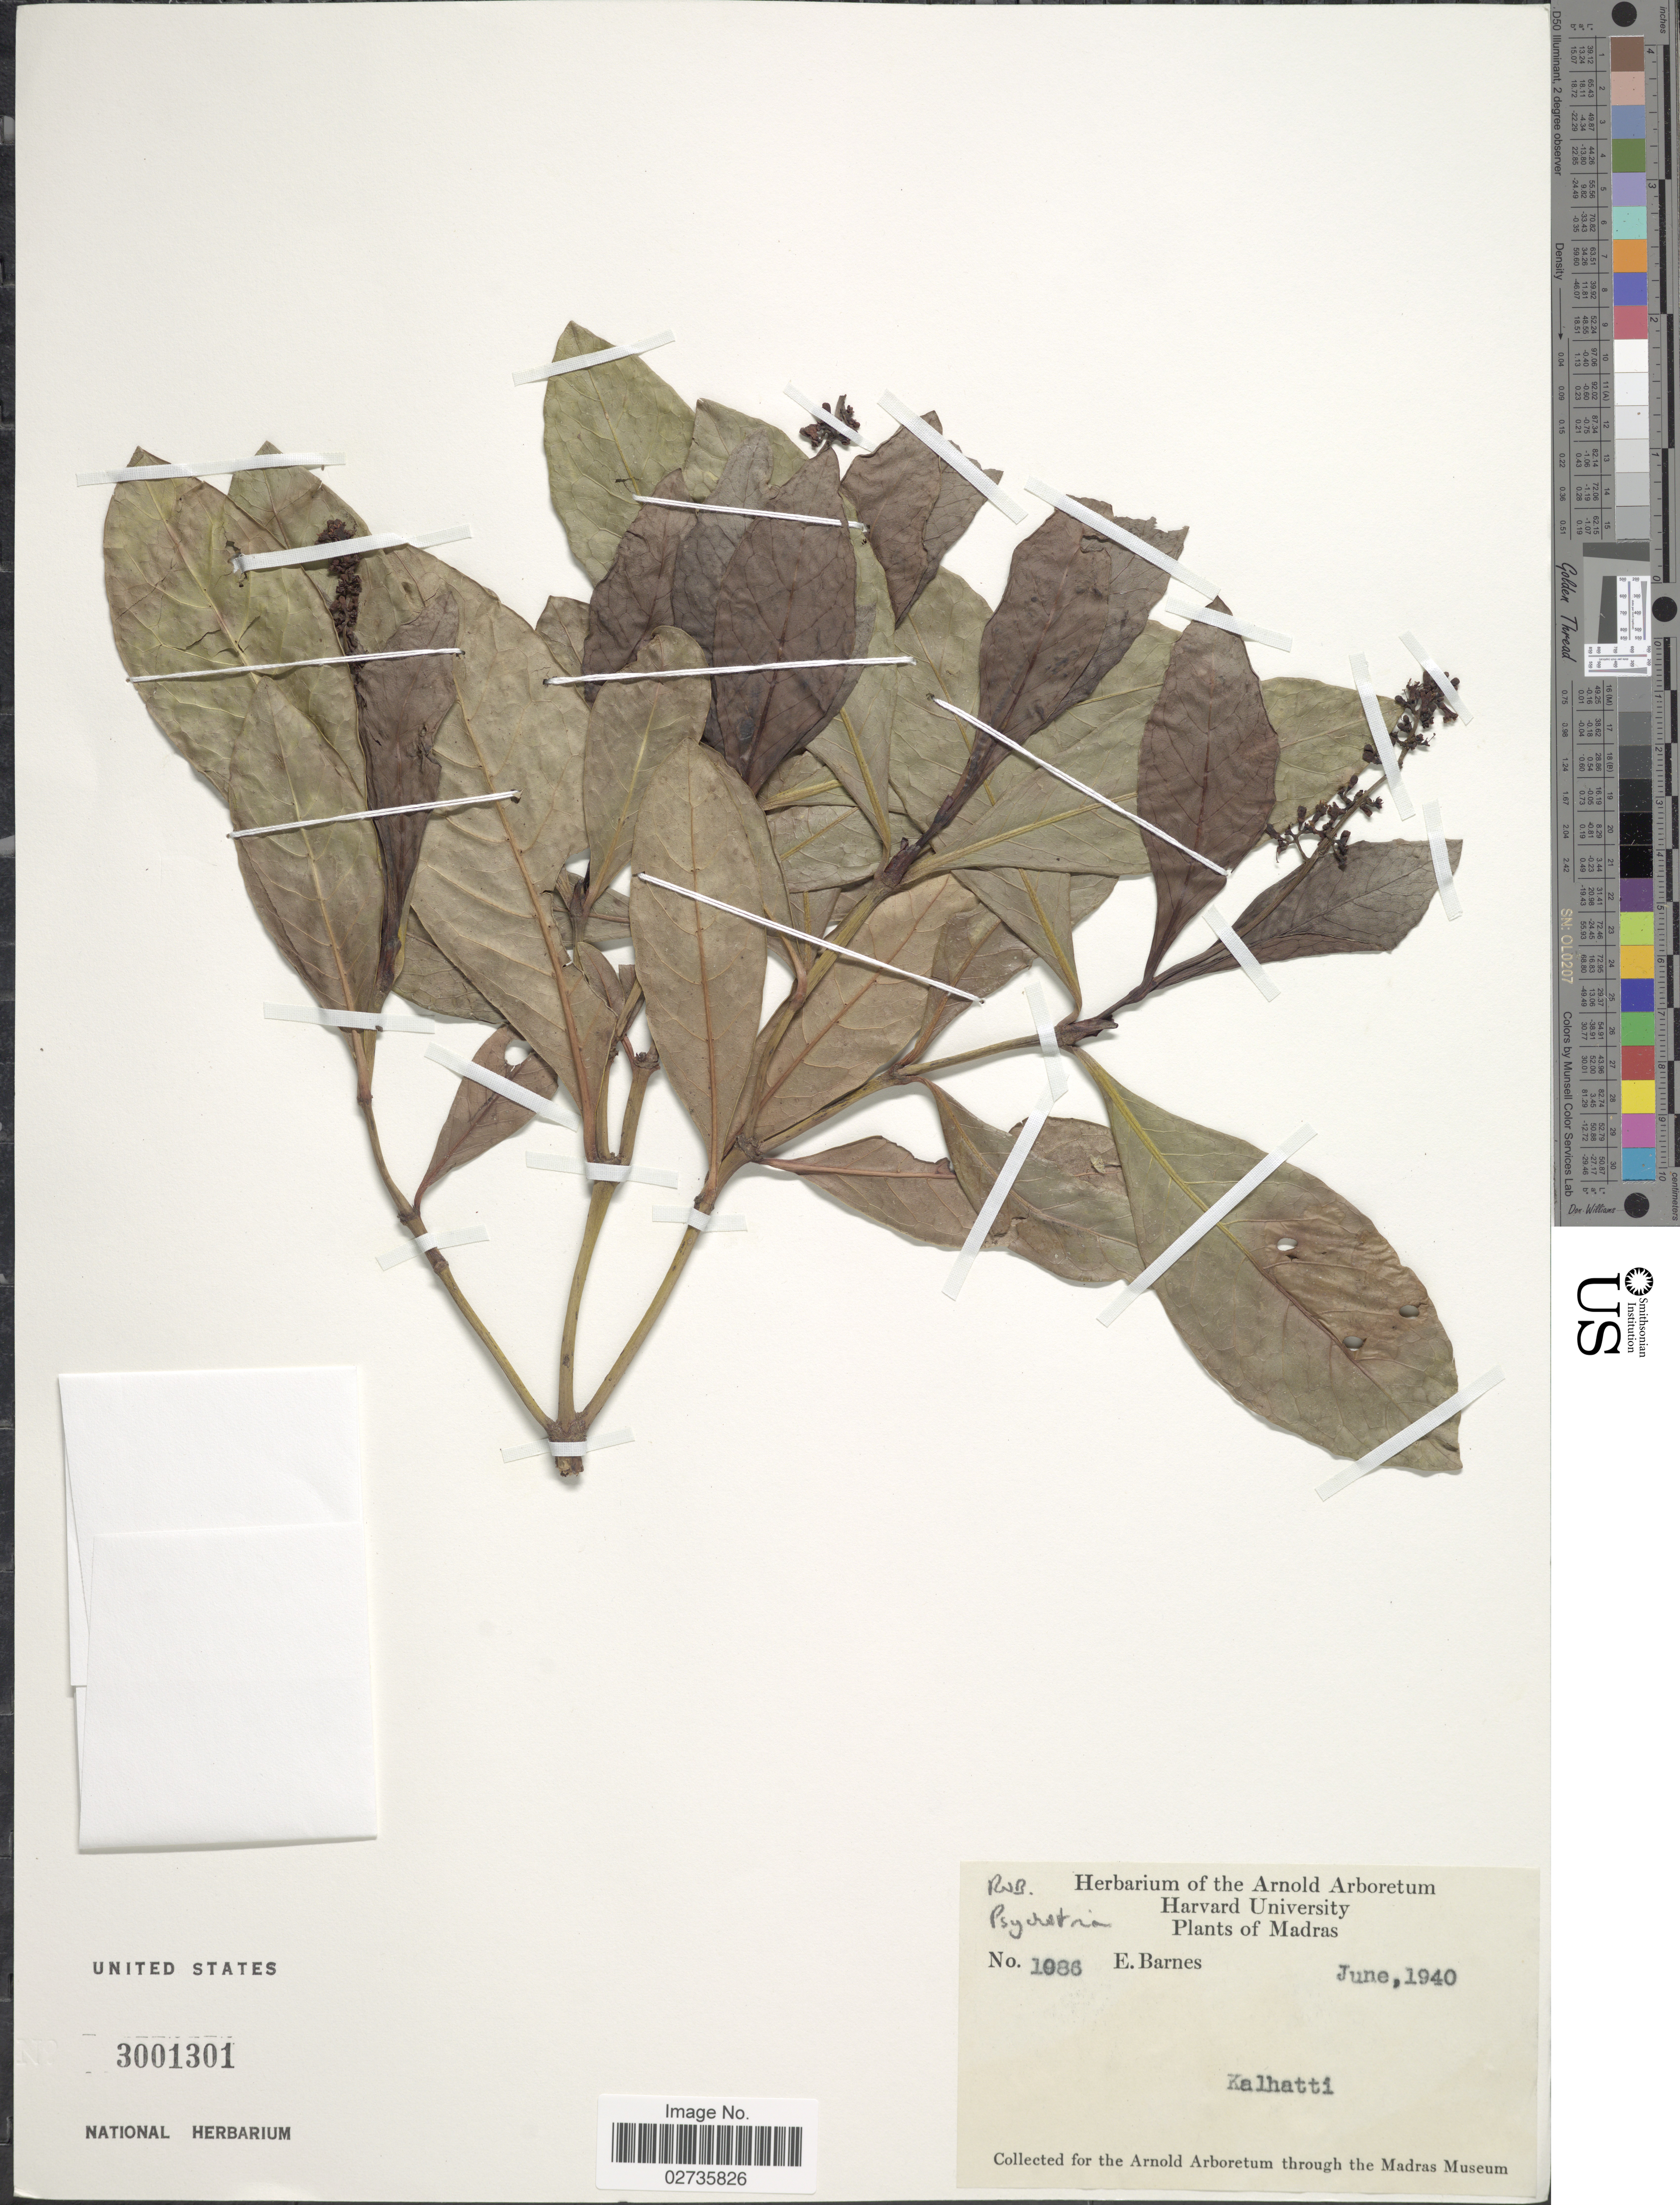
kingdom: Plantae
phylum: Tracheophyta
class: Magnoliopsida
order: Gentianales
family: Rubiaceae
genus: Psychotria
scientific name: Psychotria sp.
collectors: E. Barnes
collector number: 1086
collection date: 1940-06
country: India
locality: Madras, Kalhatti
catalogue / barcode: US 3001301